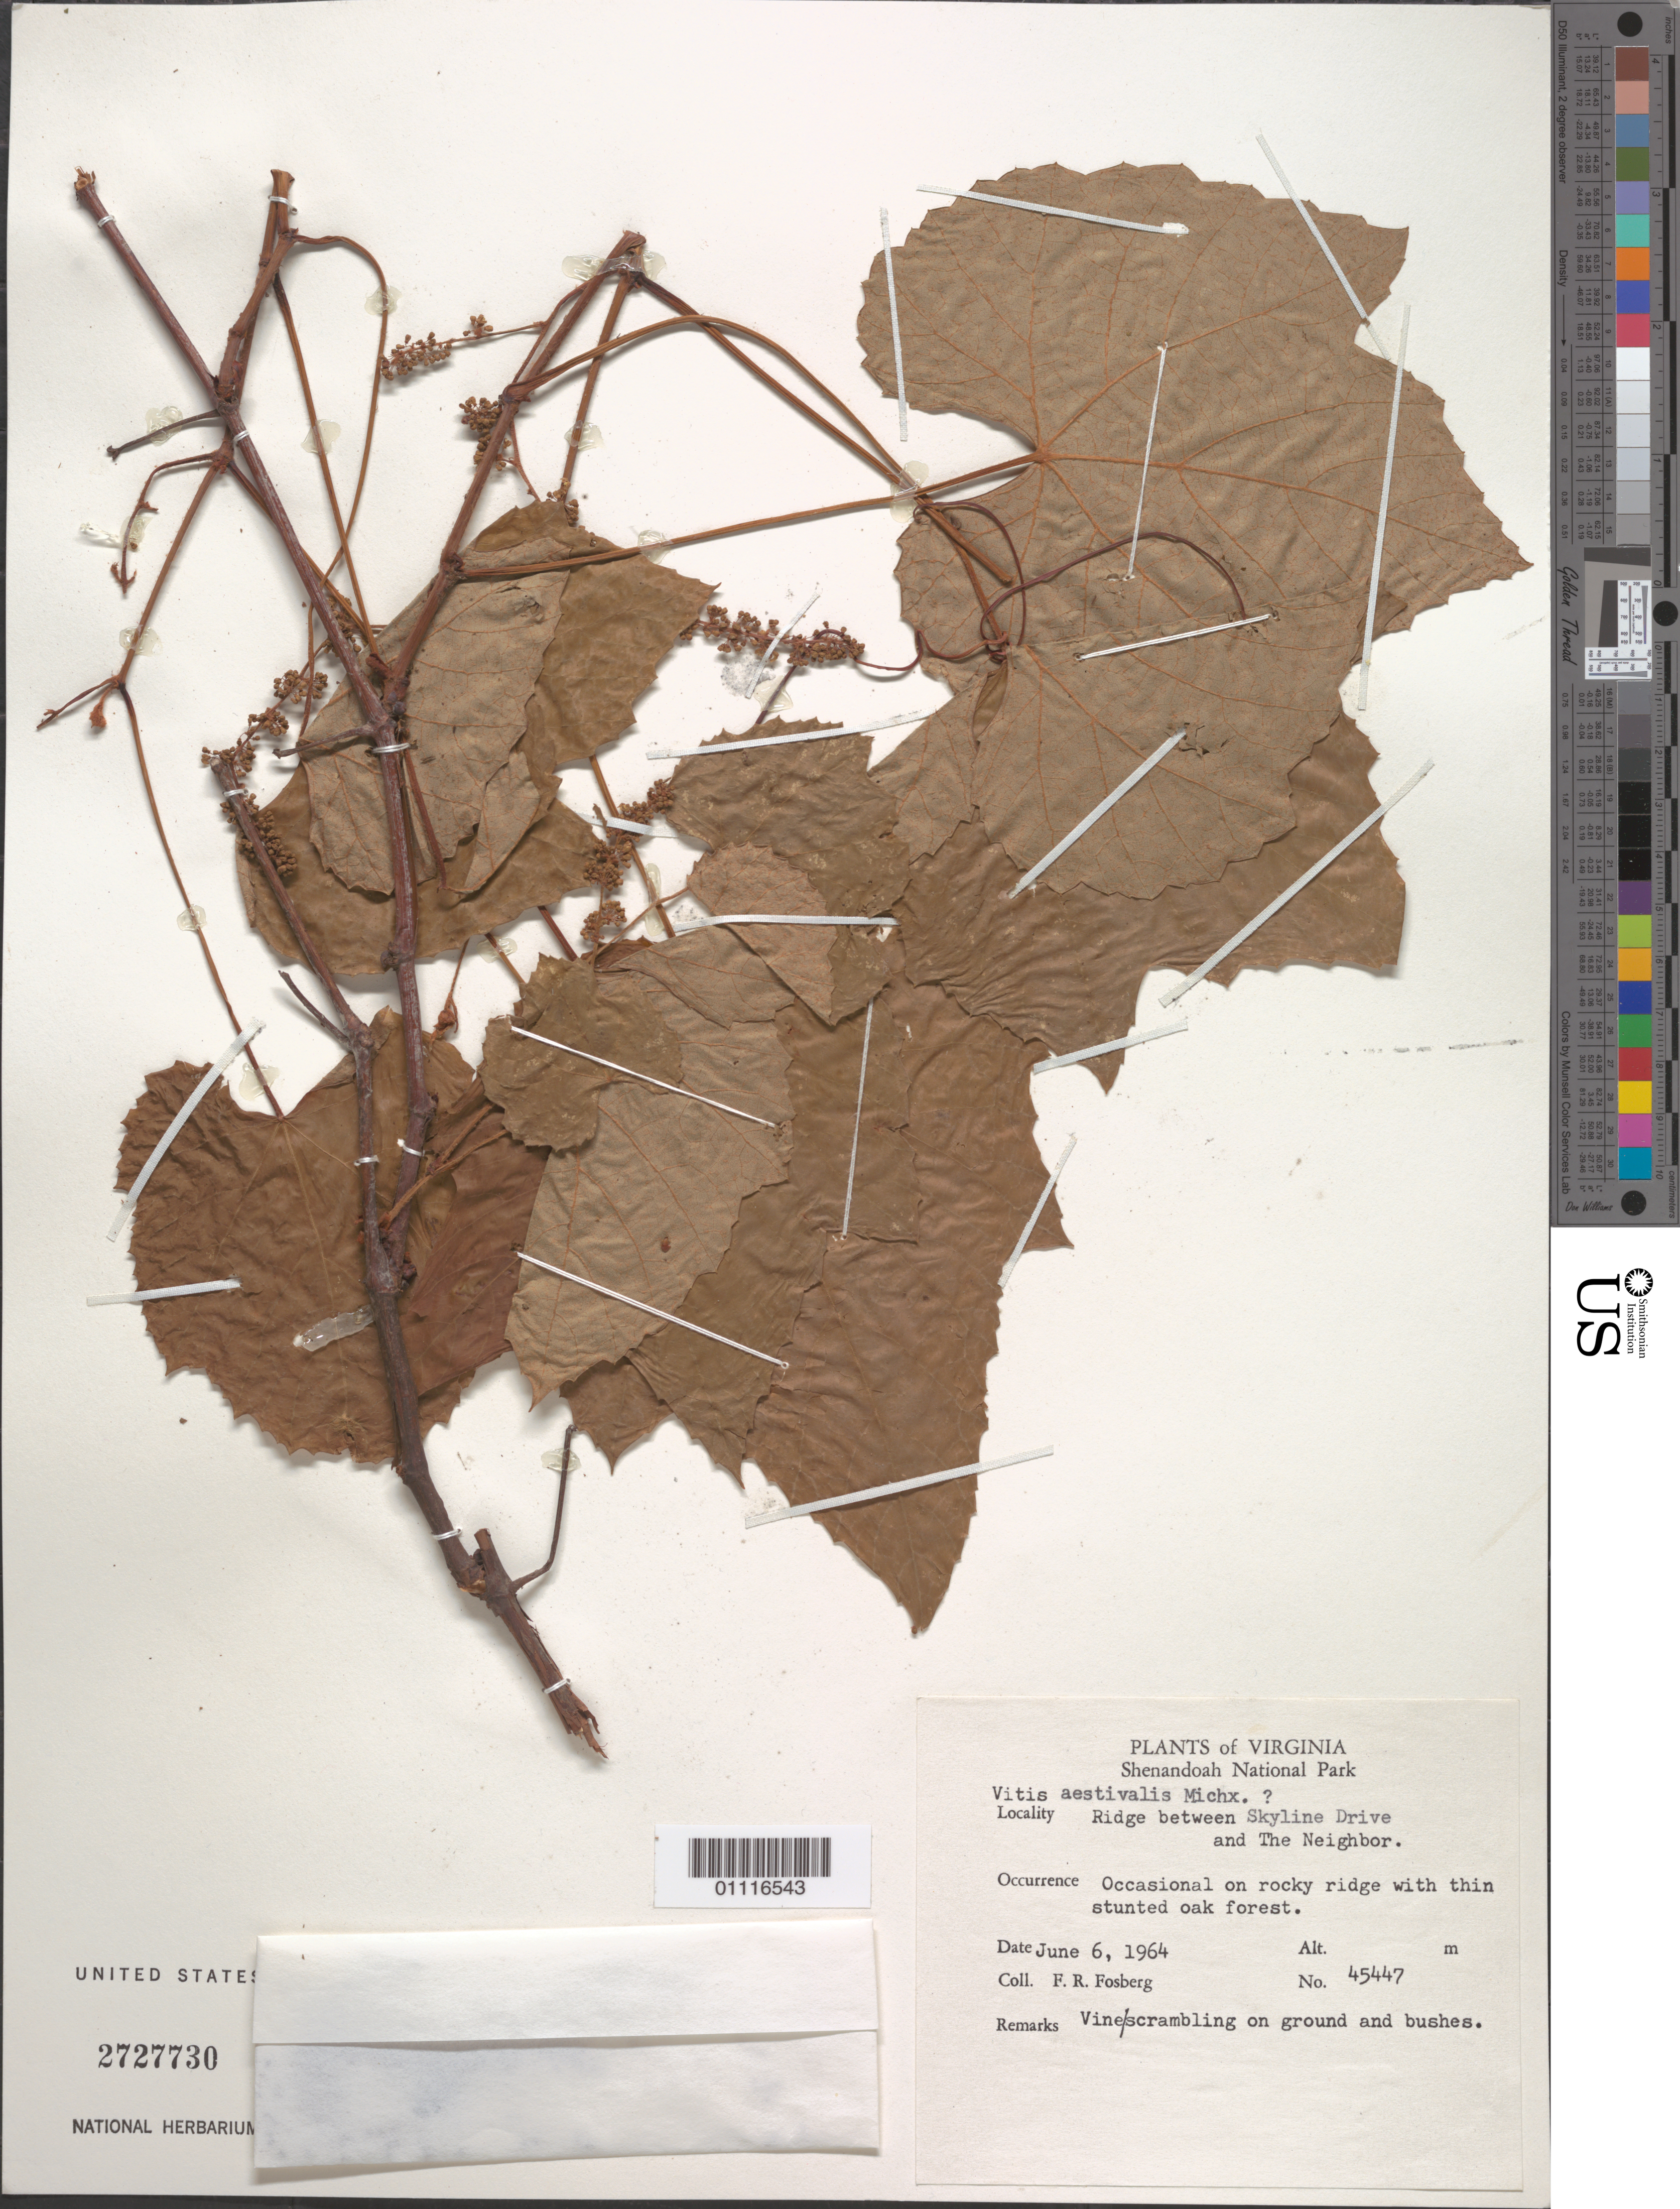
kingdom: Plantae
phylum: Tracheophyta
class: Magnoliopsida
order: Vitales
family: Vitaceae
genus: Vitis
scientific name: Vitis aestivalis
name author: Michx.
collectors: F. R. Fosberg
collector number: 45447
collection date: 1964-06-06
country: United States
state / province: Virginia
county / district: Page / Rappahannock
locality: Ridge between Skyline Drive and the Neighbor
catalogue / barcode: US 2727730